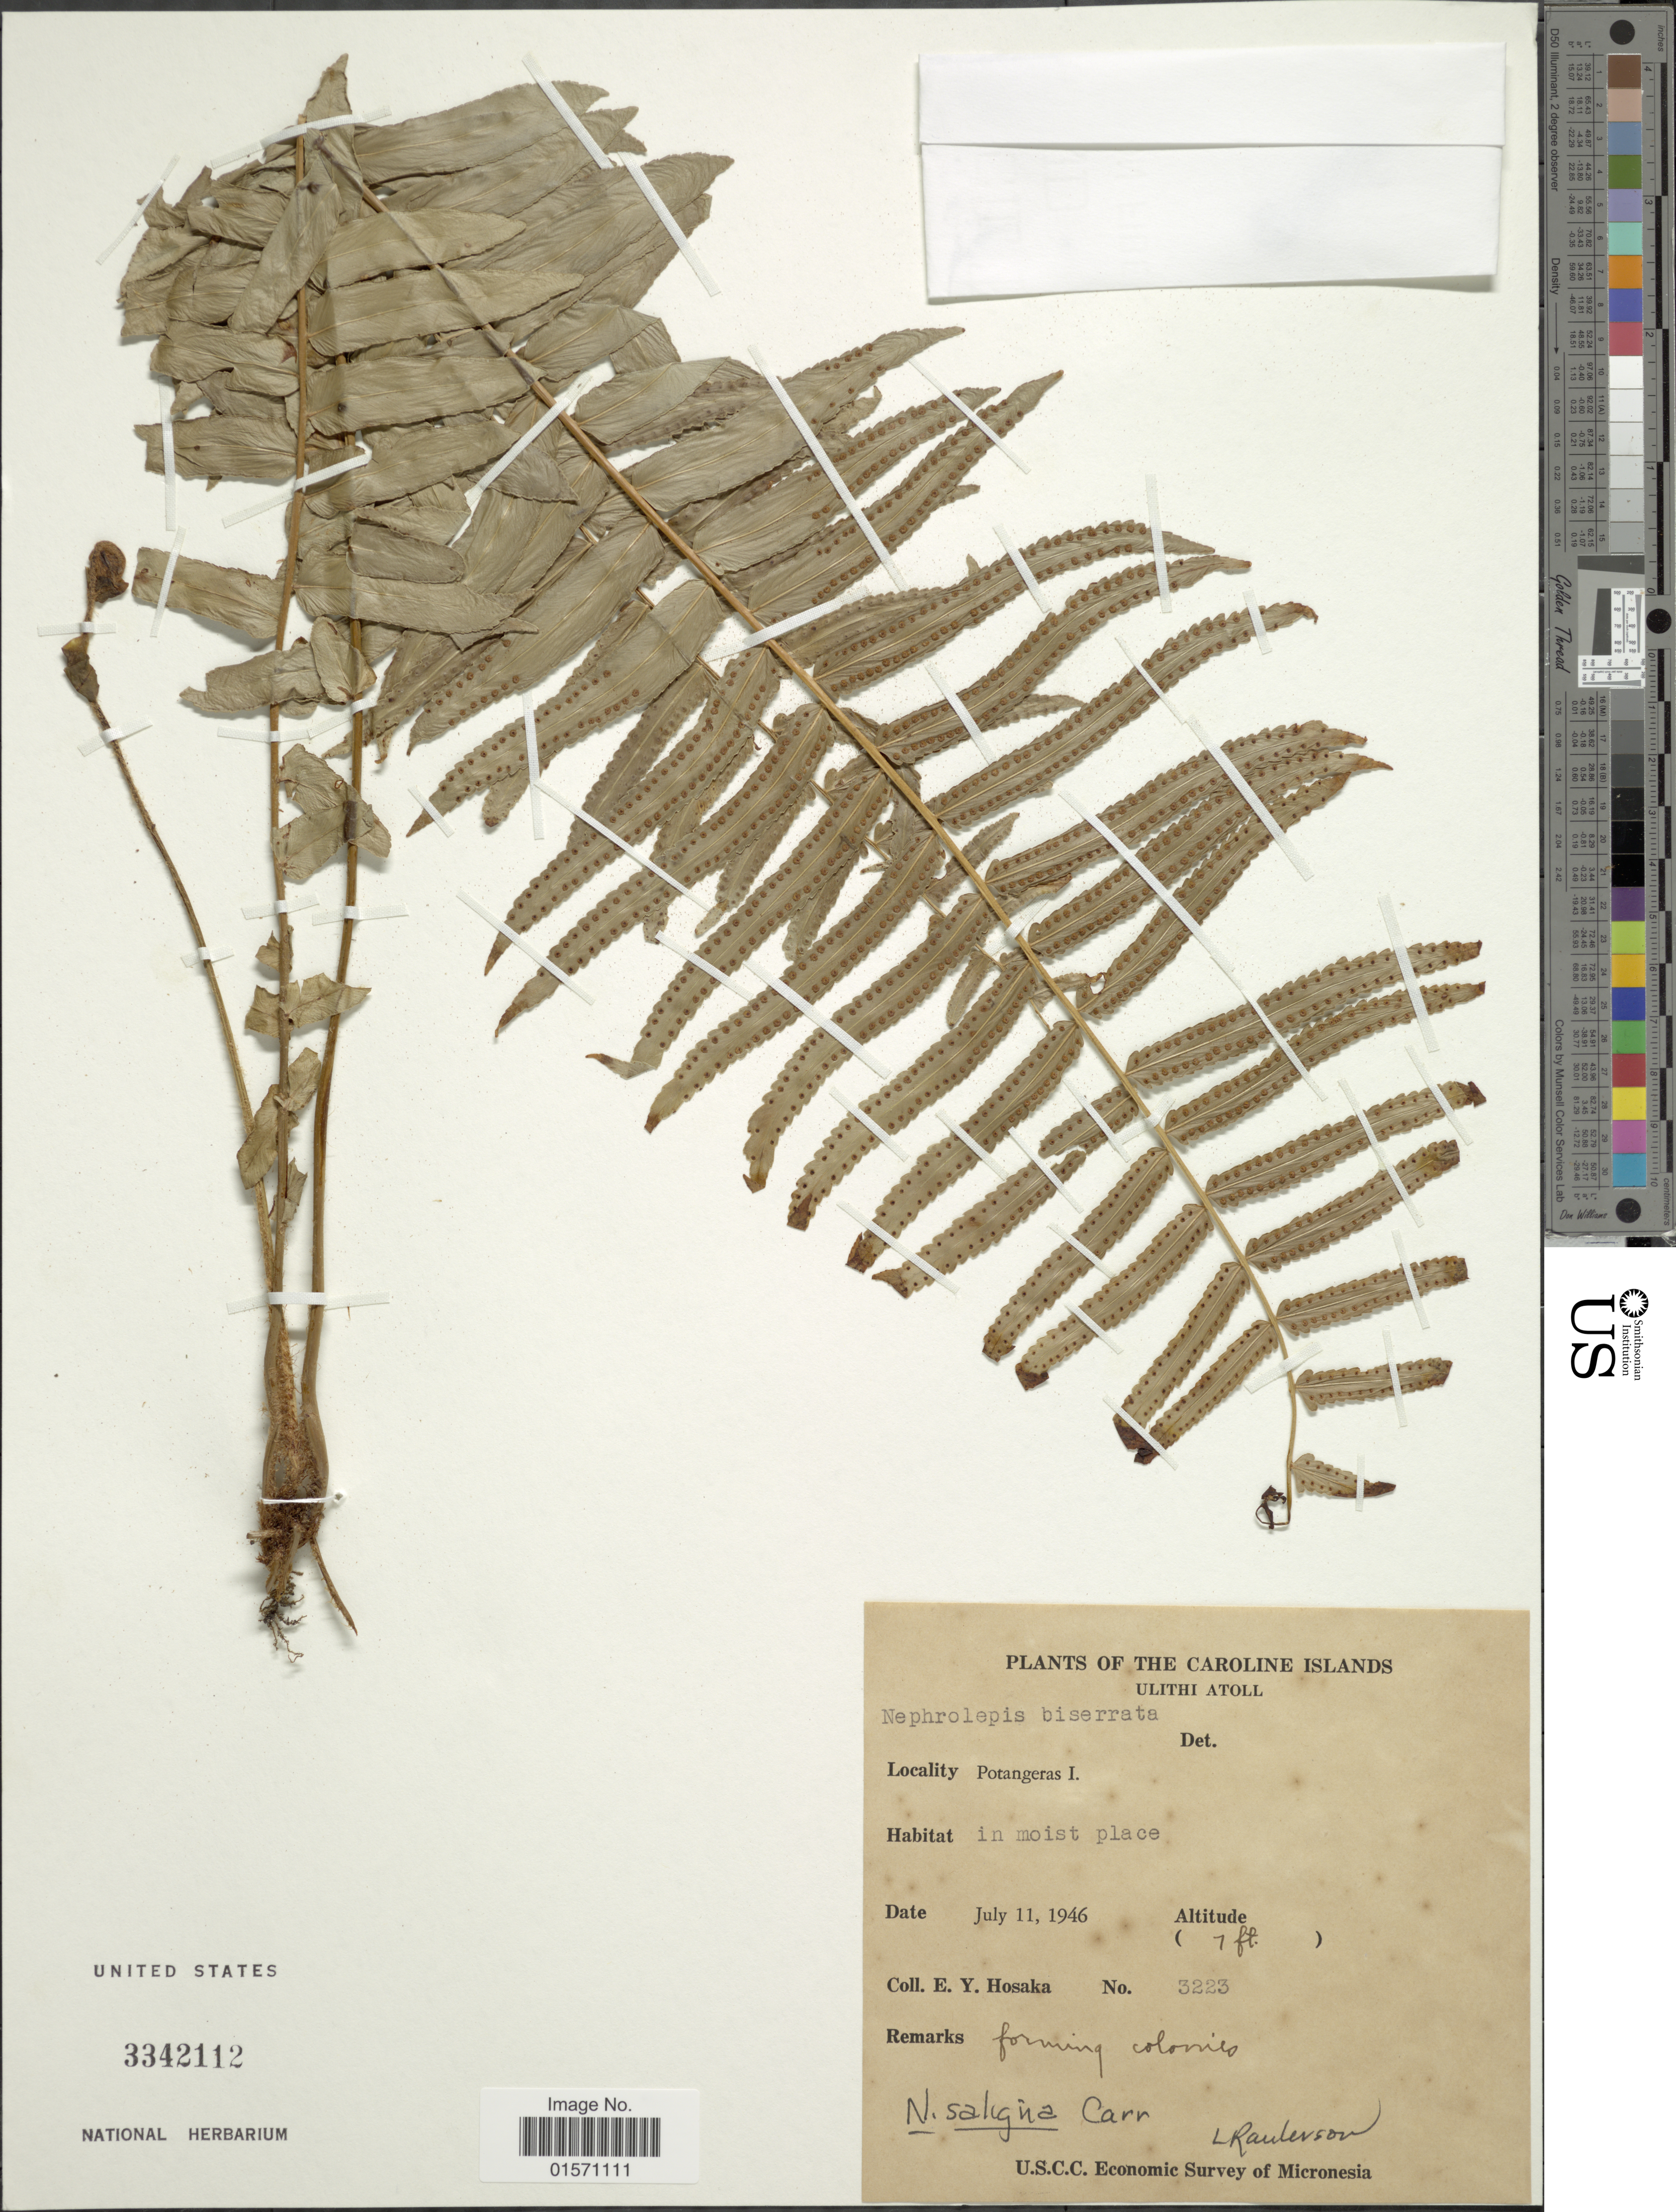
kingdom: Plantae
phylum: Tracheophyta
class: Polypodiopsida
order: Polypodiales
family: Nephrolepidaceae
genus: Nephrolepis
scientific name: Nephrolepis saligna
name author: Cav.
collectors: E. Y. Hosaka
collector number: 3223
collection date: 1946-07-11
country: Micronesia, Federated States of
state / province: Yap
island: Ulithi Atoll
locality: Caroline islands. Ulithi Atoll. Potangeras I.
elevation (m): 2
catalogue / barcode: US 3342112